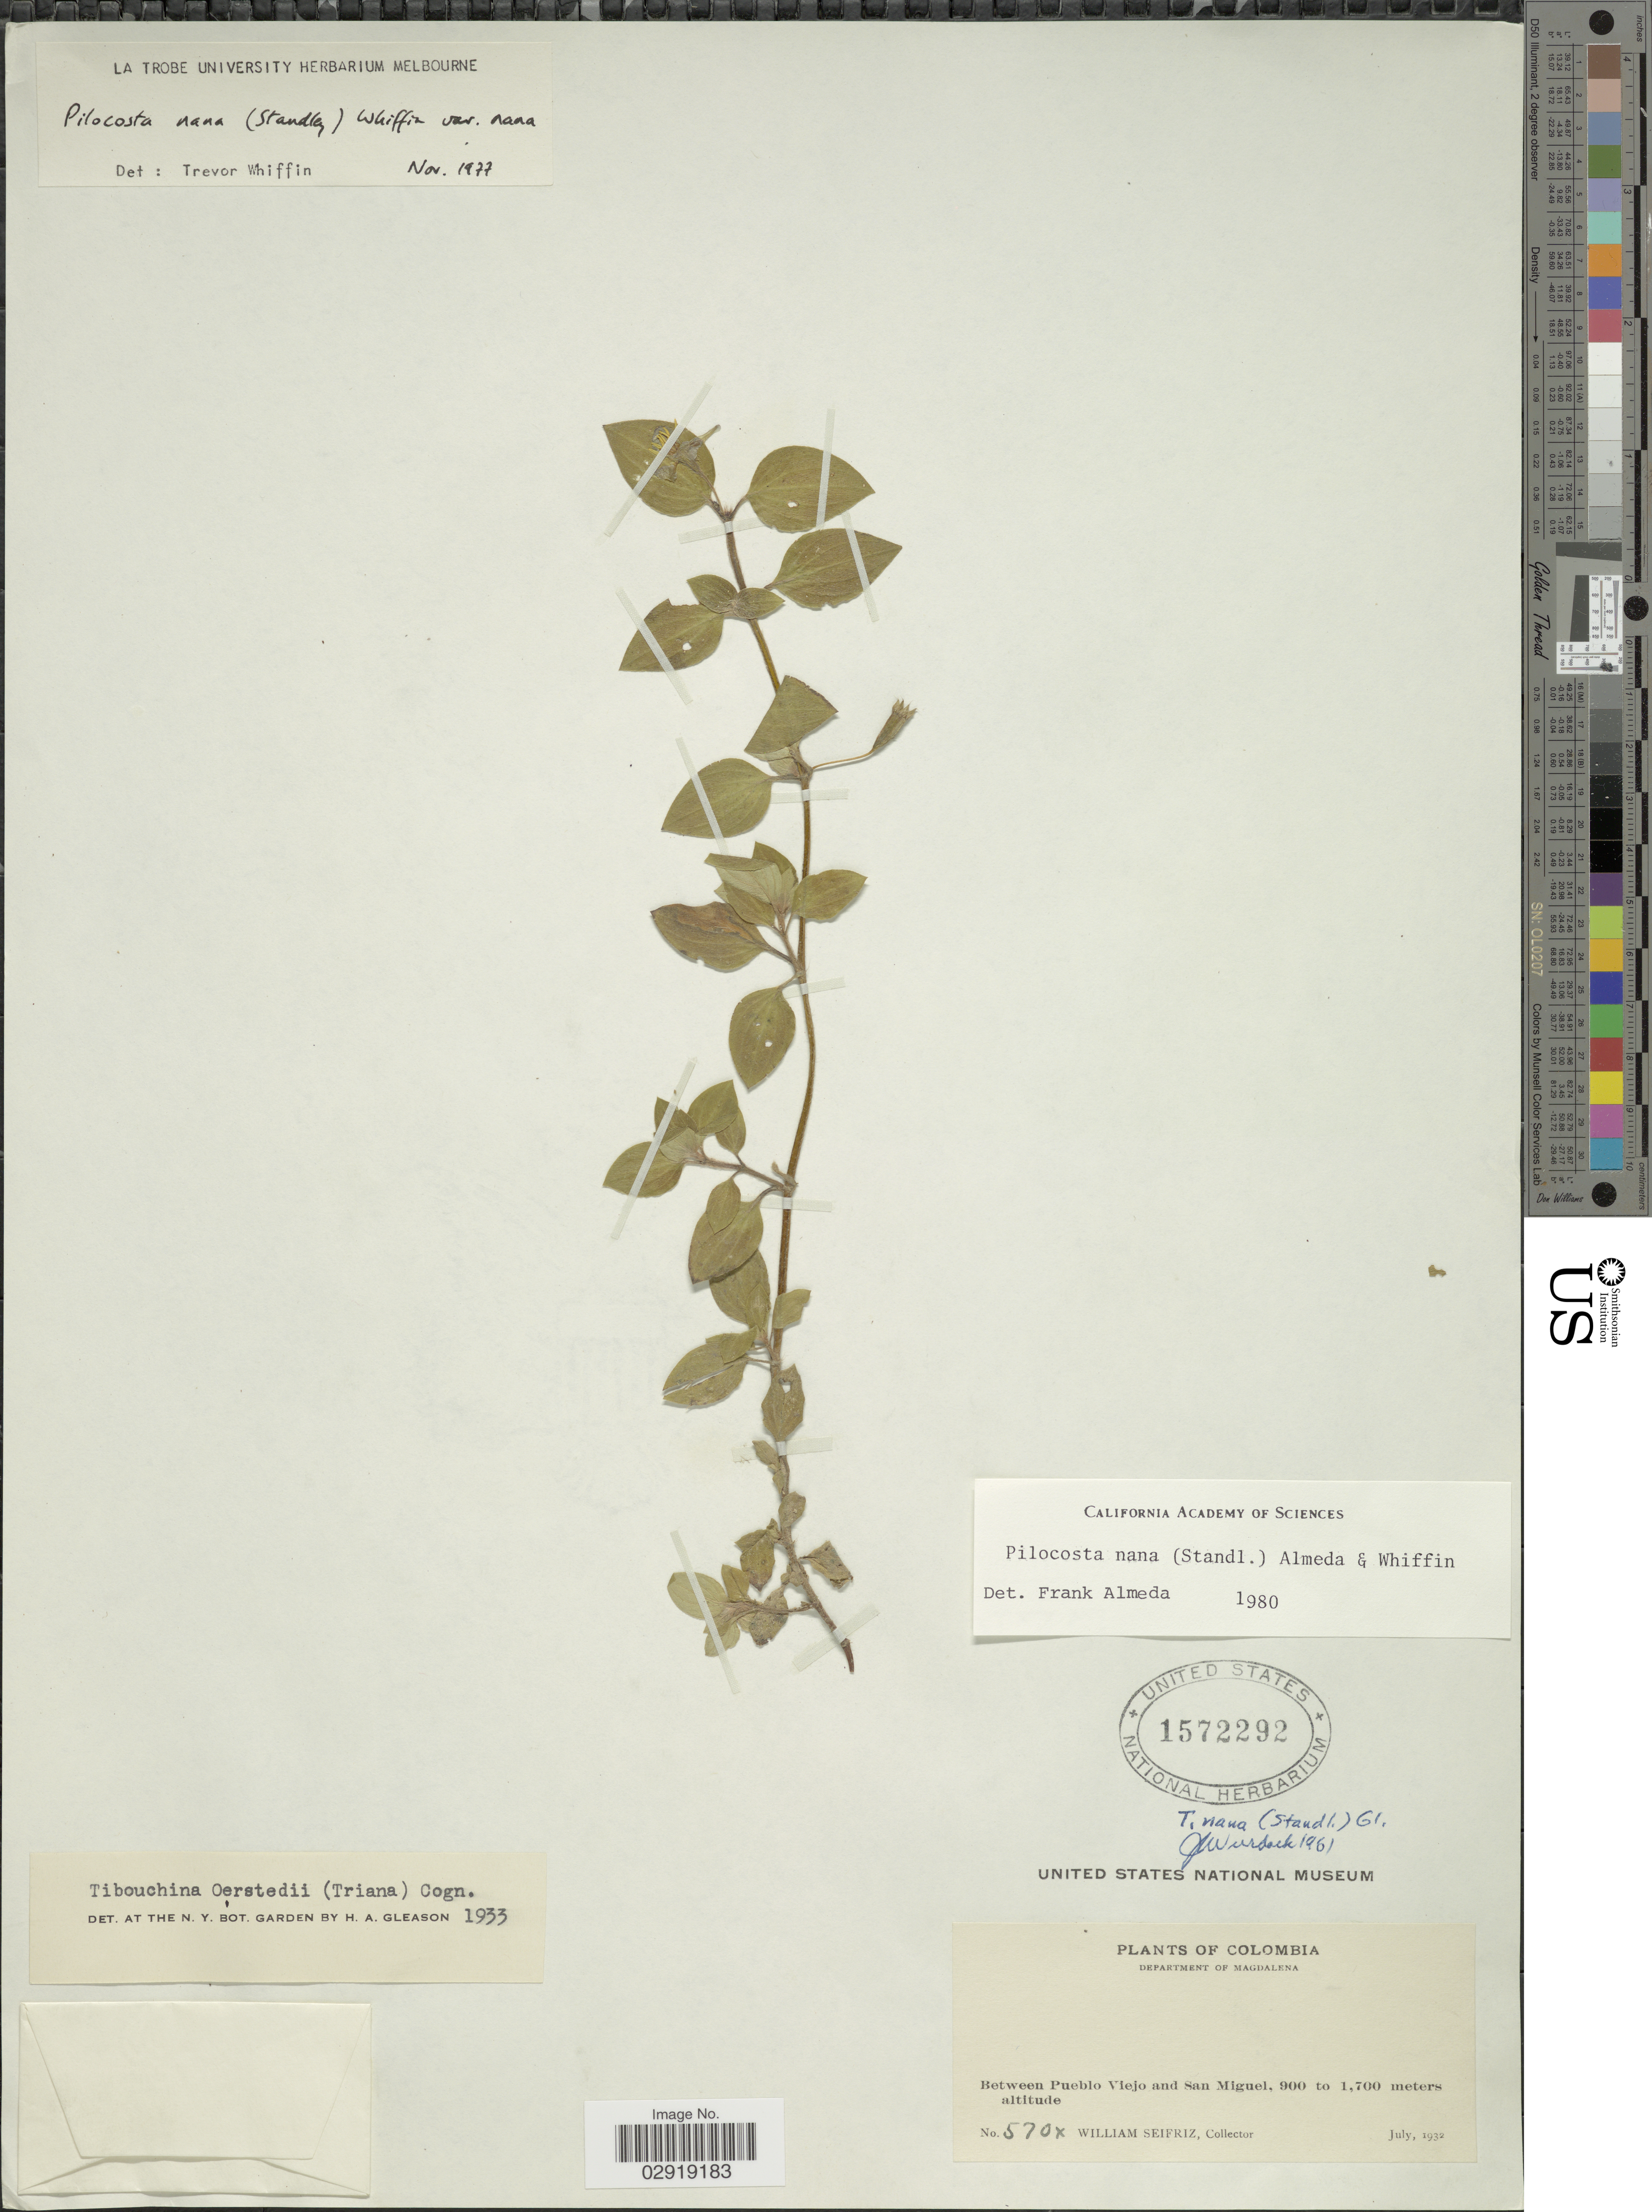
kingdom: Plantae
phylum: Tracheophyta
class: Magnoliopsida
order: Myrtales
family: Melastomataceae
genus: Pilocosta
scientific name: Pilocosta nana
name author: (Standl.) Almeda &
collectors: W. Seifriz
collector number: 570x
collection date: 1932-07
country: Colombia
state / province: Magdalena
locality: Department of Magdalena. Between Pueblo Viejo and San Miguel.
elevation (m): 900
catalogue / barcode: US 1572292